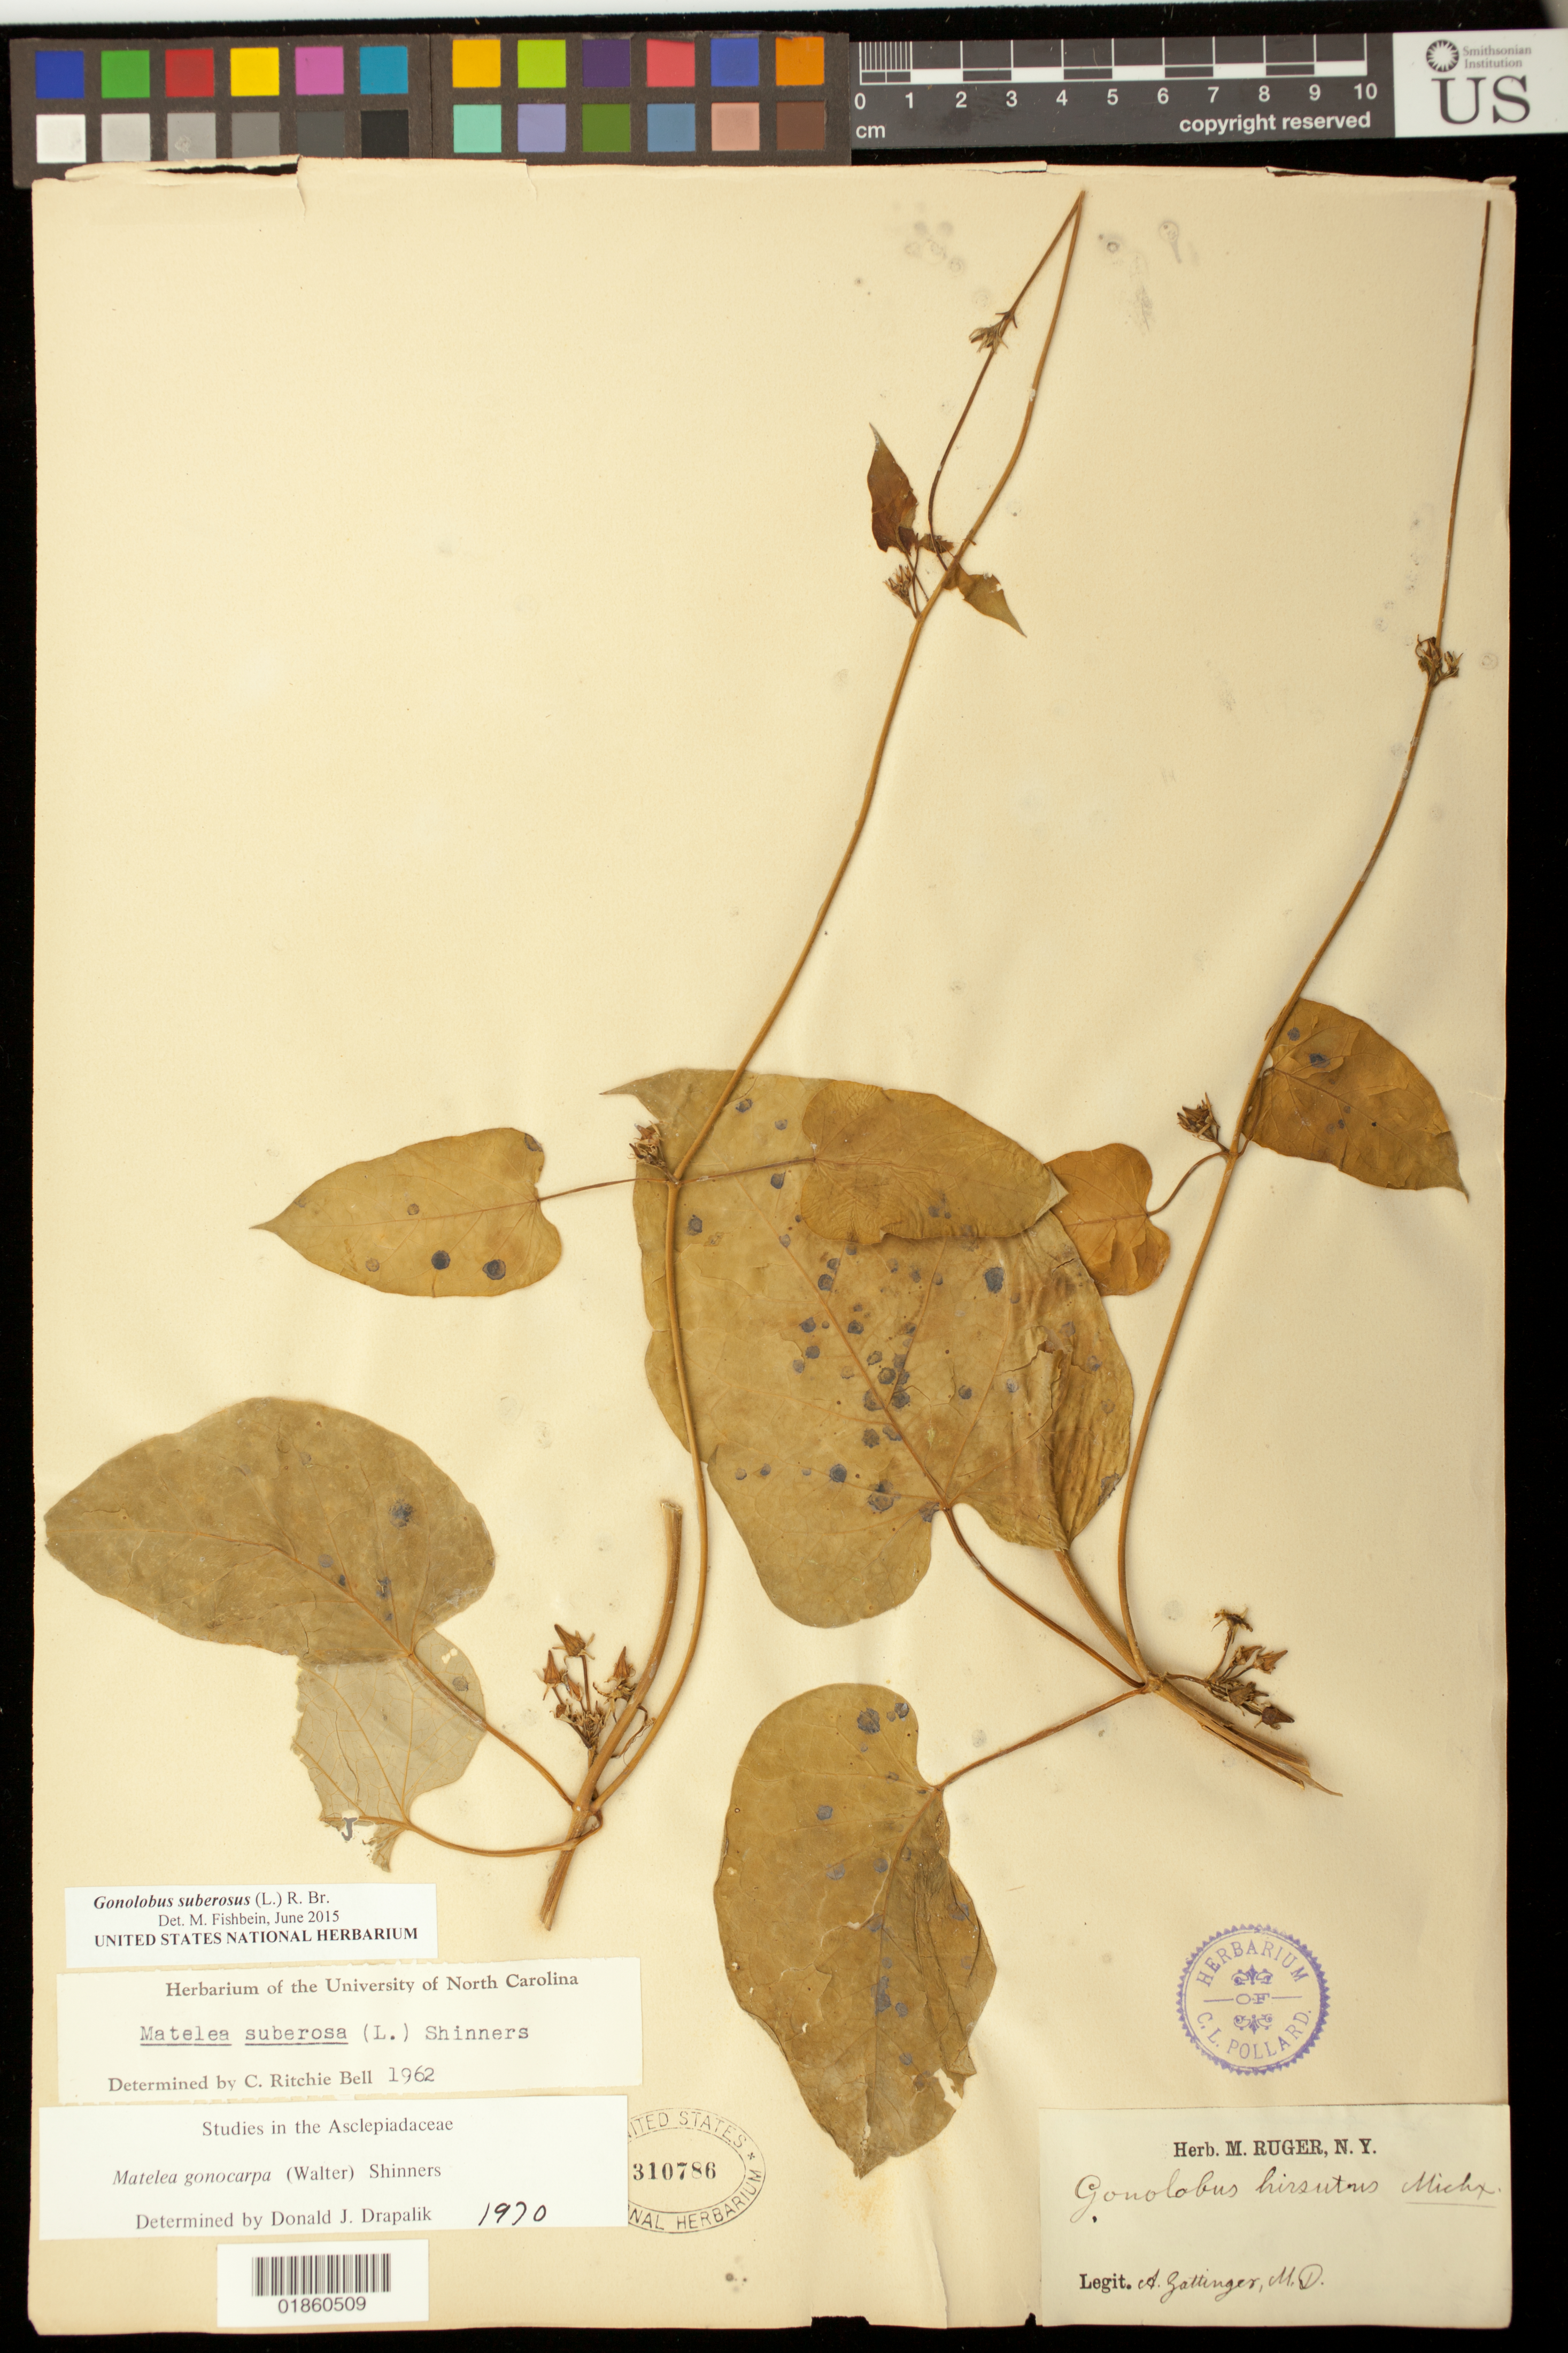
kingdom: Plantae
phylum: Tracheophyta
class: Magnoliopsida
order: Gentianales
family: Apocynaceae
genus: Gonolobus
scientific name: Gonolobus suberosus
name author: (L.) R. Br.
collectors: A. Gattinger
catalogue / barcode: US 310786